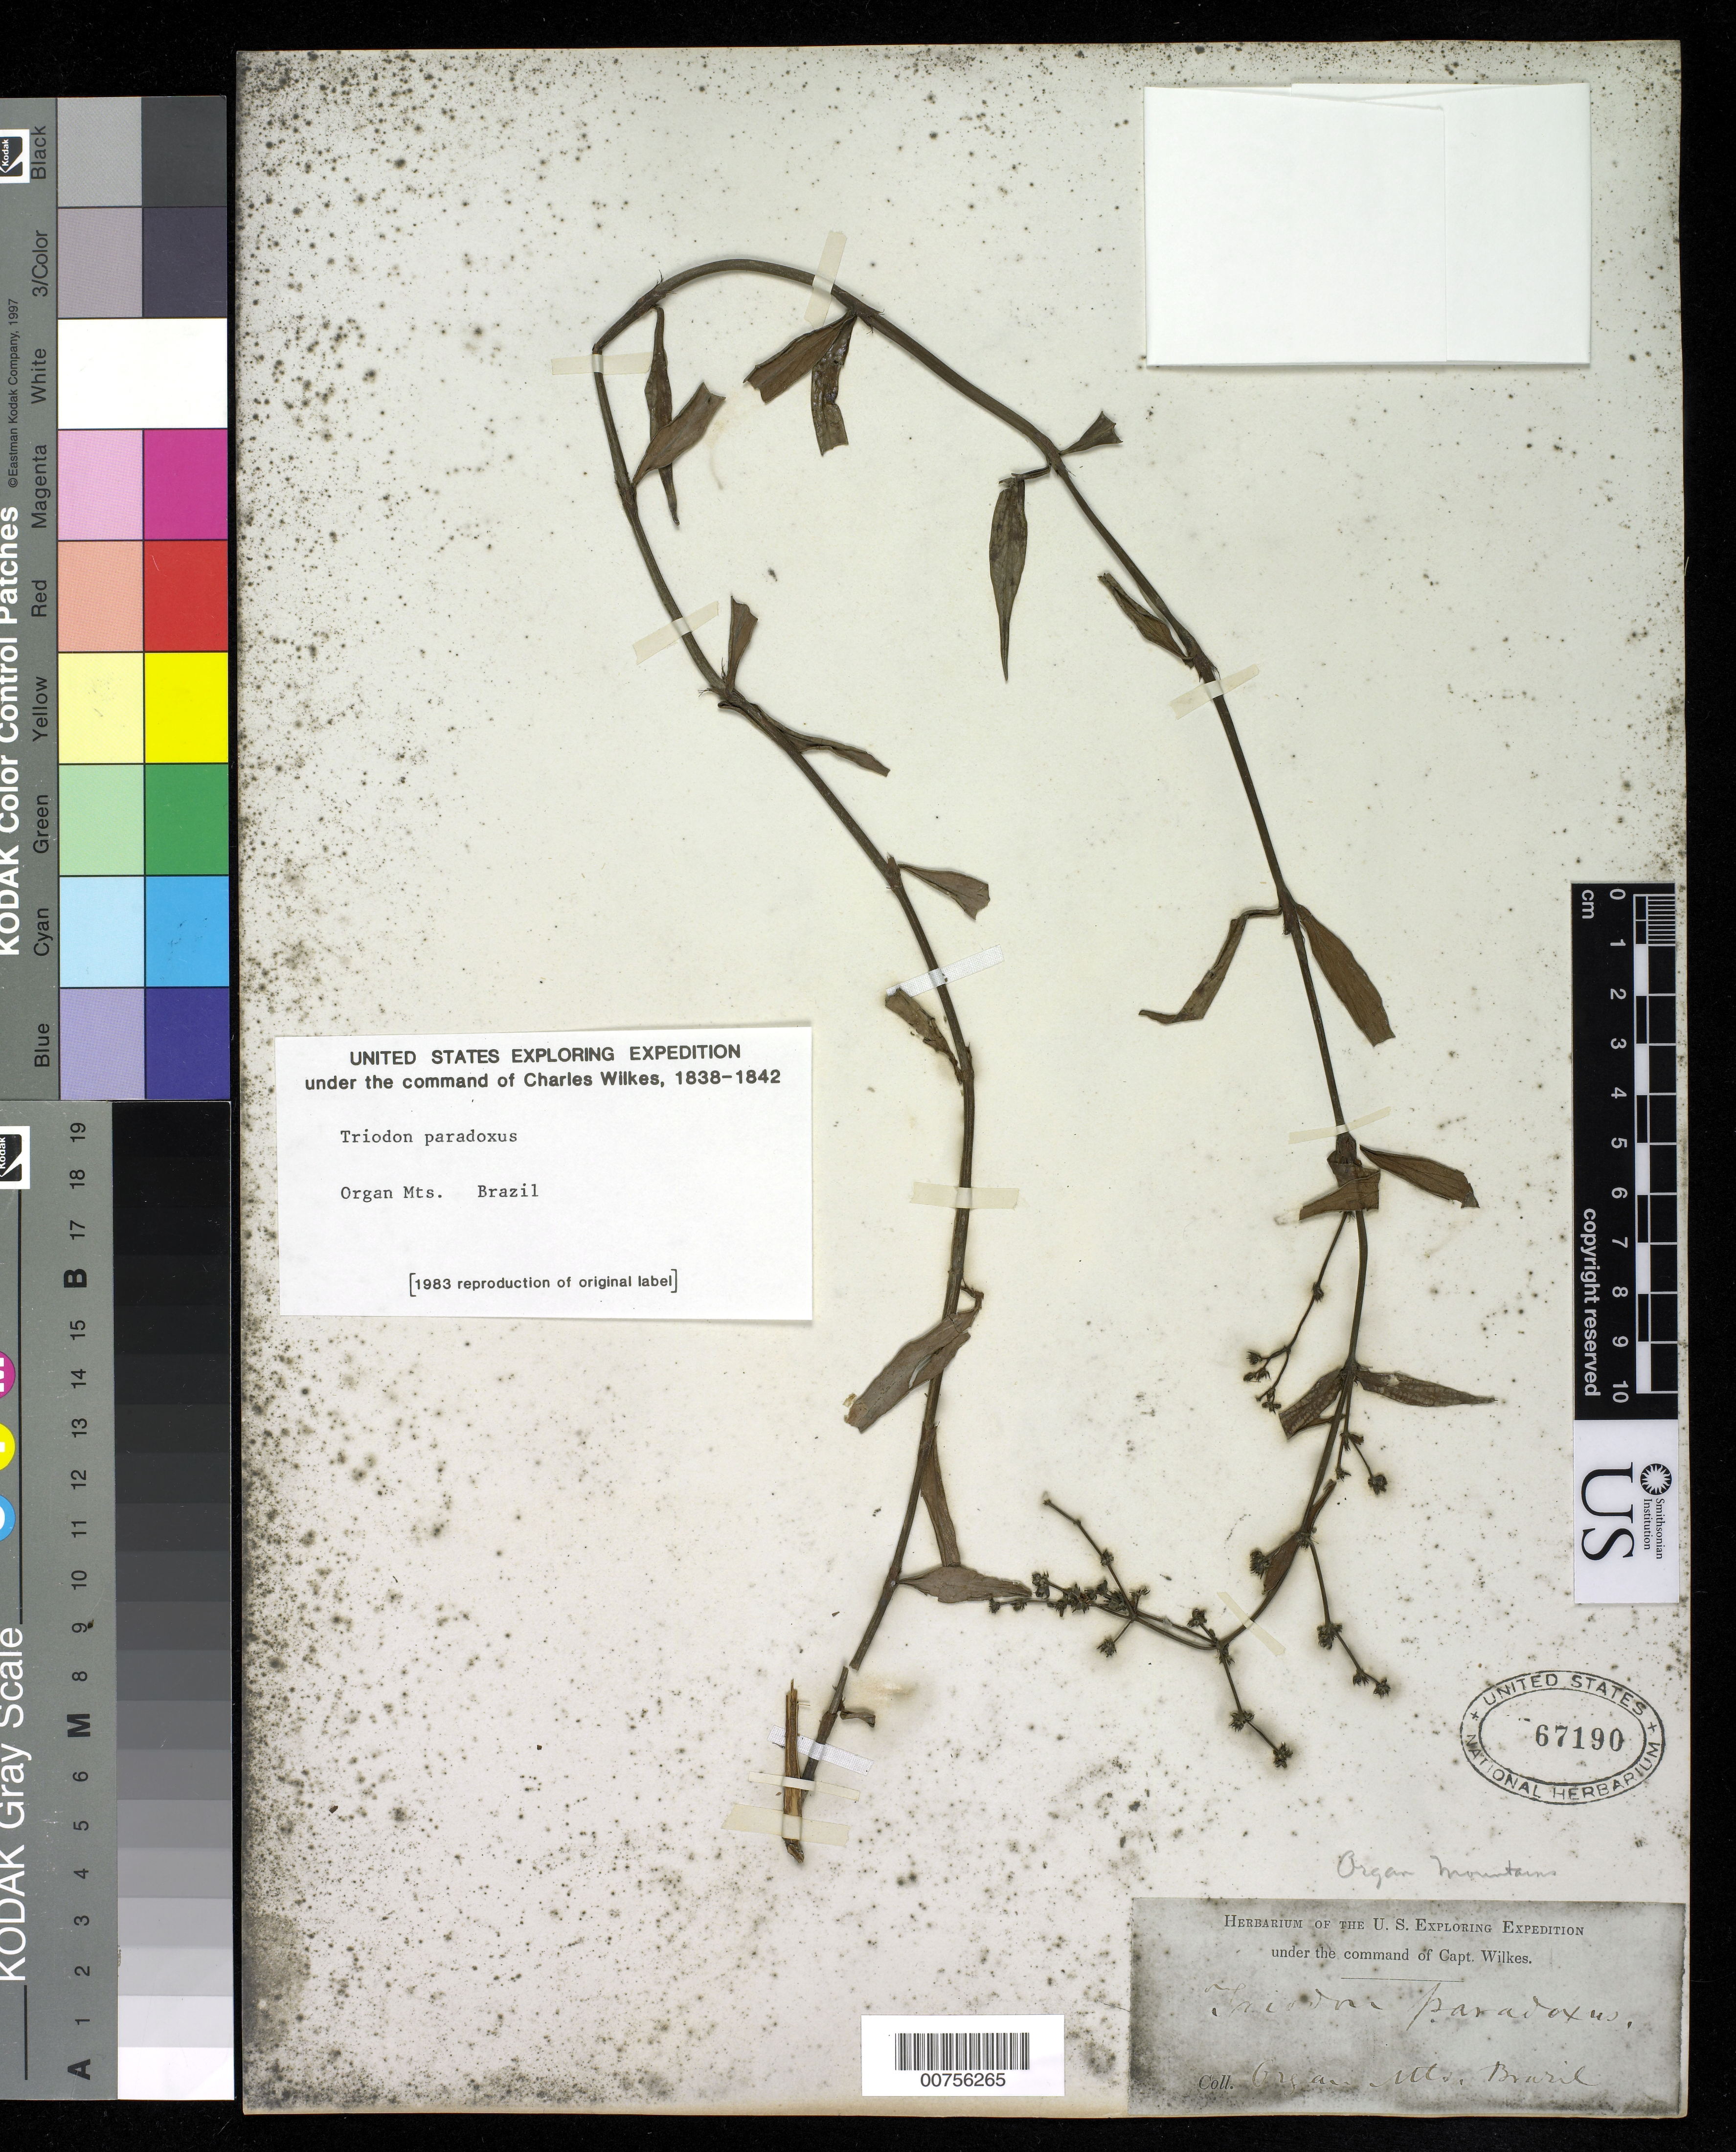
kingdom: Plantae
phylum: Tracheophyta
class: Magnoliopsida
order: Gentianales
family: Rubiaceae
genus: Galianthe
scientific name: Galianthe hispidula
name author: (A. Rich. ex DC.) E.L. Cabral & Bacigalupo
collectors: Wilkes Explor. Exped.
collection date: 1838/1842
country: Brazil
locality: Organ Mts.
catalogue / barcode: US 67190